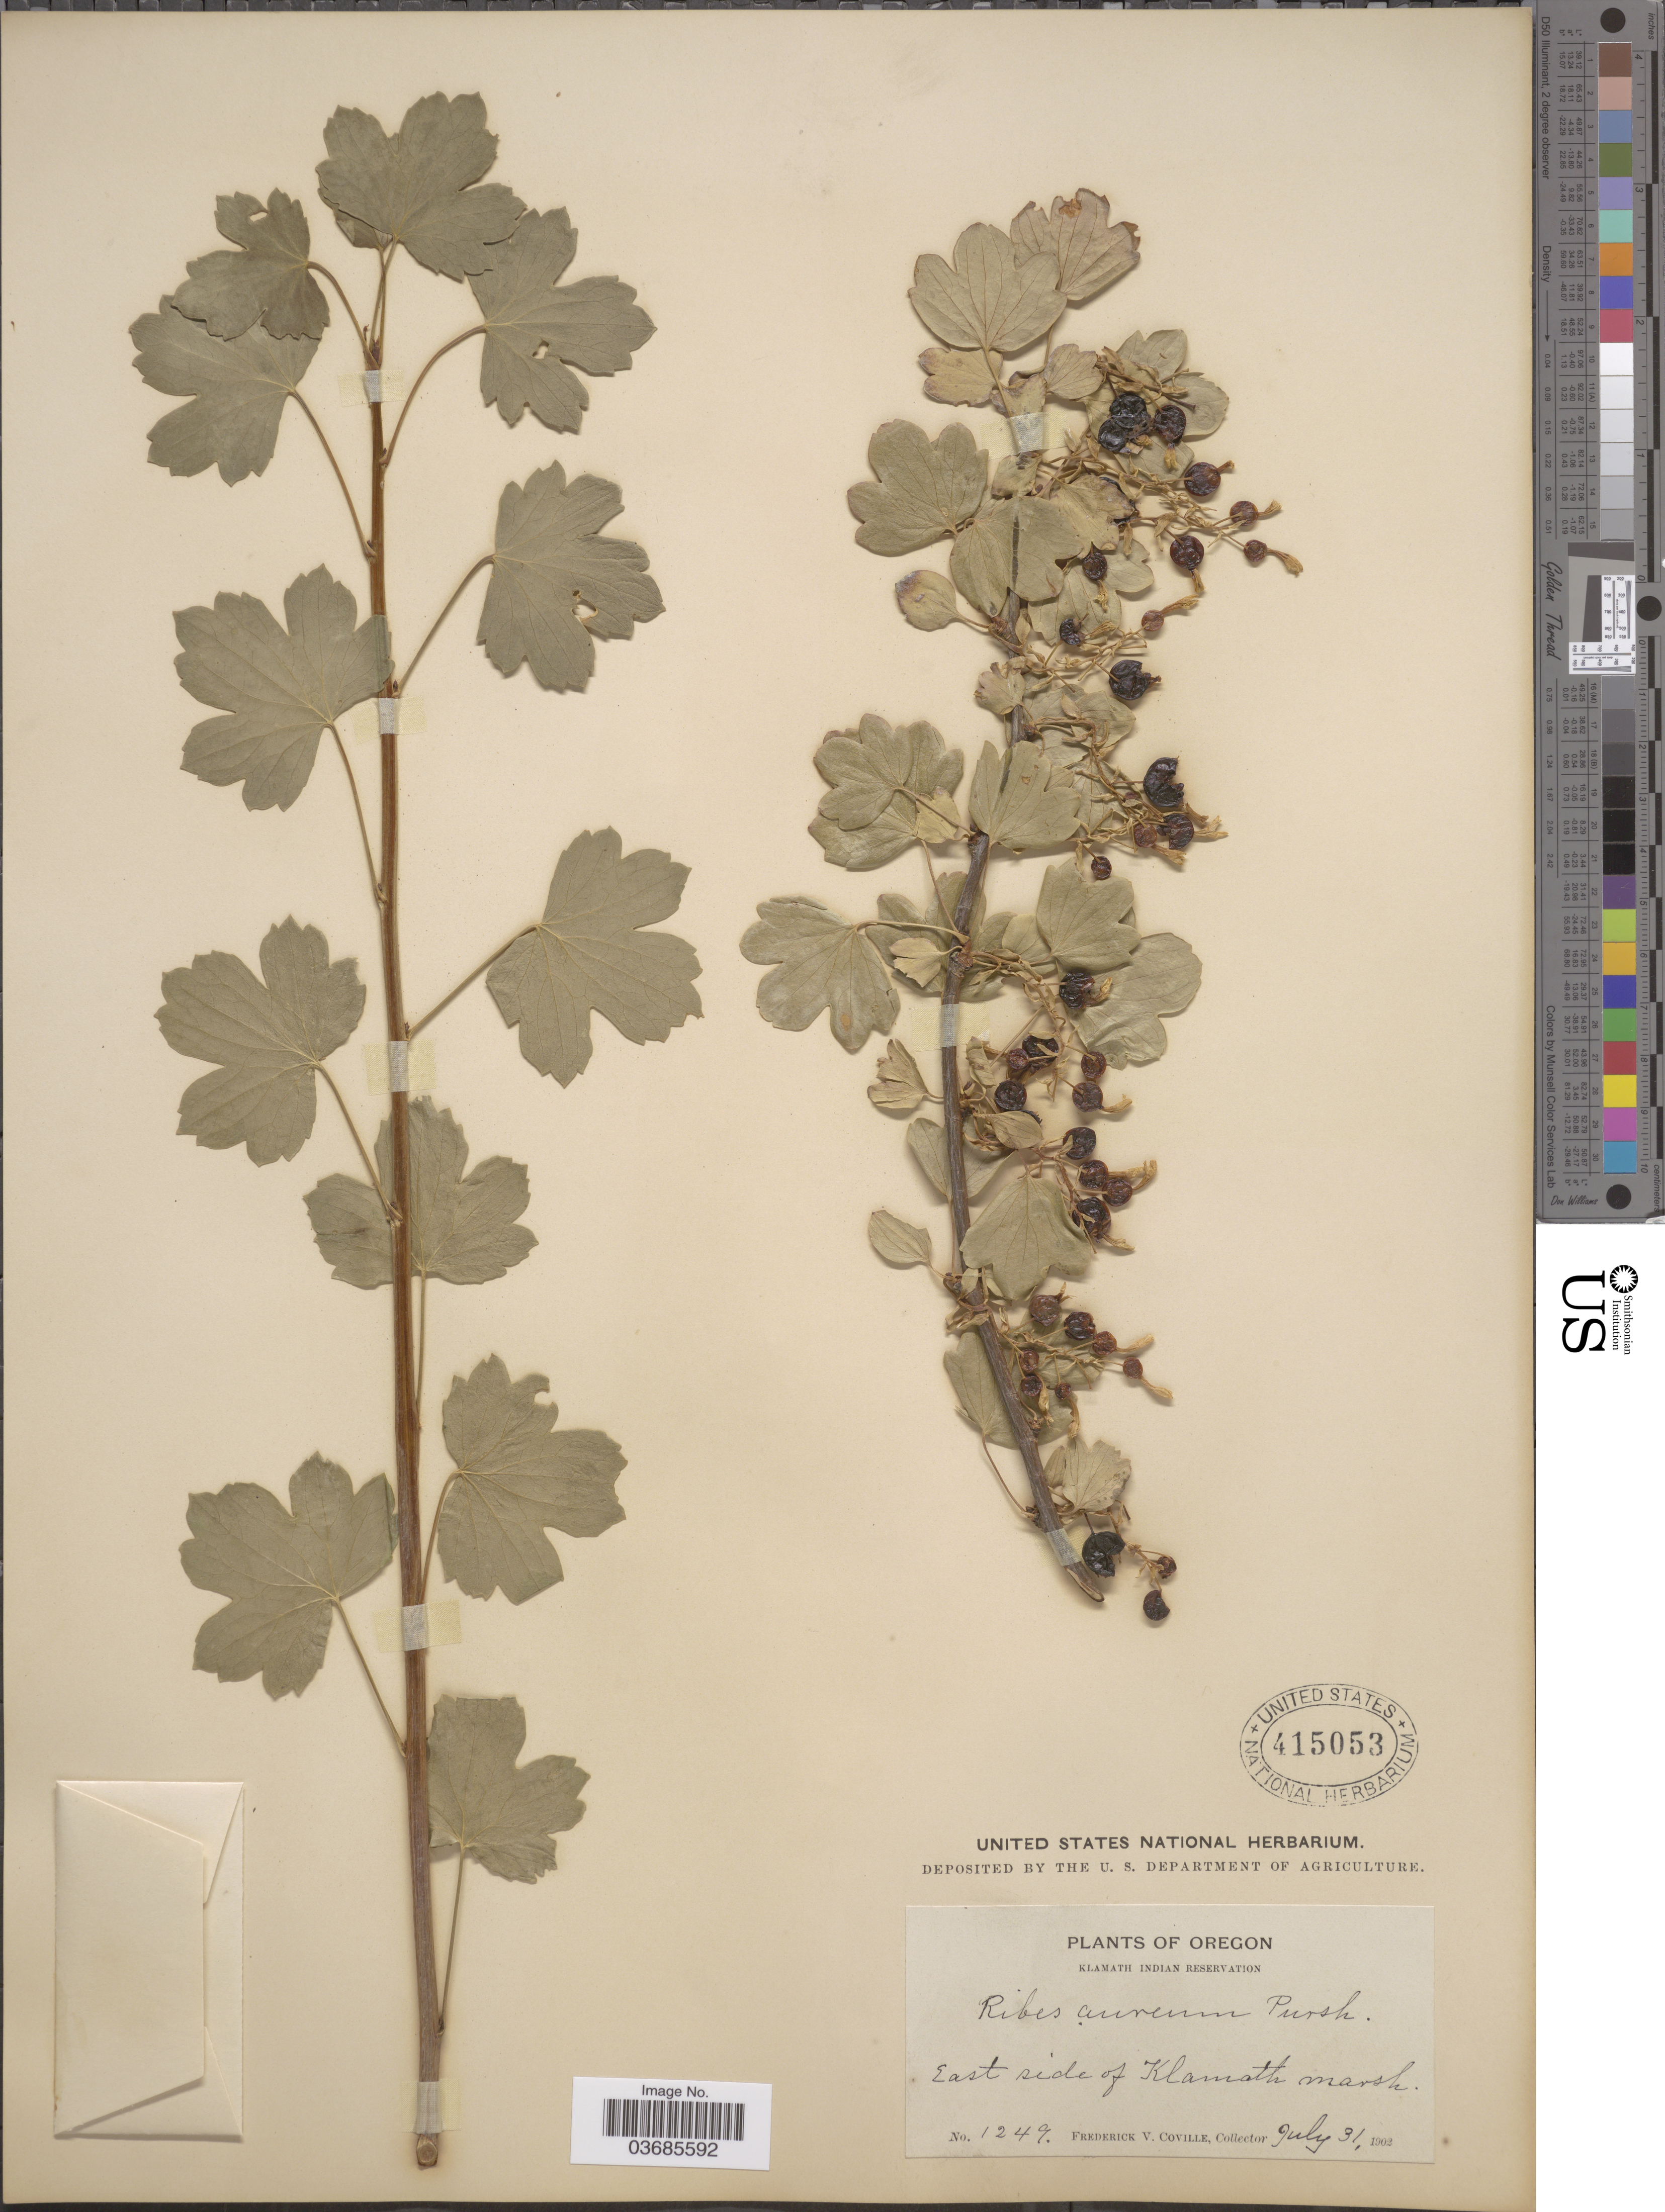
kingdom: Plantae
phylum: Tracheophyta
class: Magnoliopsida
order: Saxifragales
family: Grossulariaceae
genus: Ribes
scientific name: Ribes aureum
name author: Pursh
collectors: F. V. Coville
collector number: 1249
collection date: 1902-07-31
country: United States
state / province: Oregon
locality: Klamath Indian Reservation. East side of Klamath marsh.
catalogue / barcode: US 415053